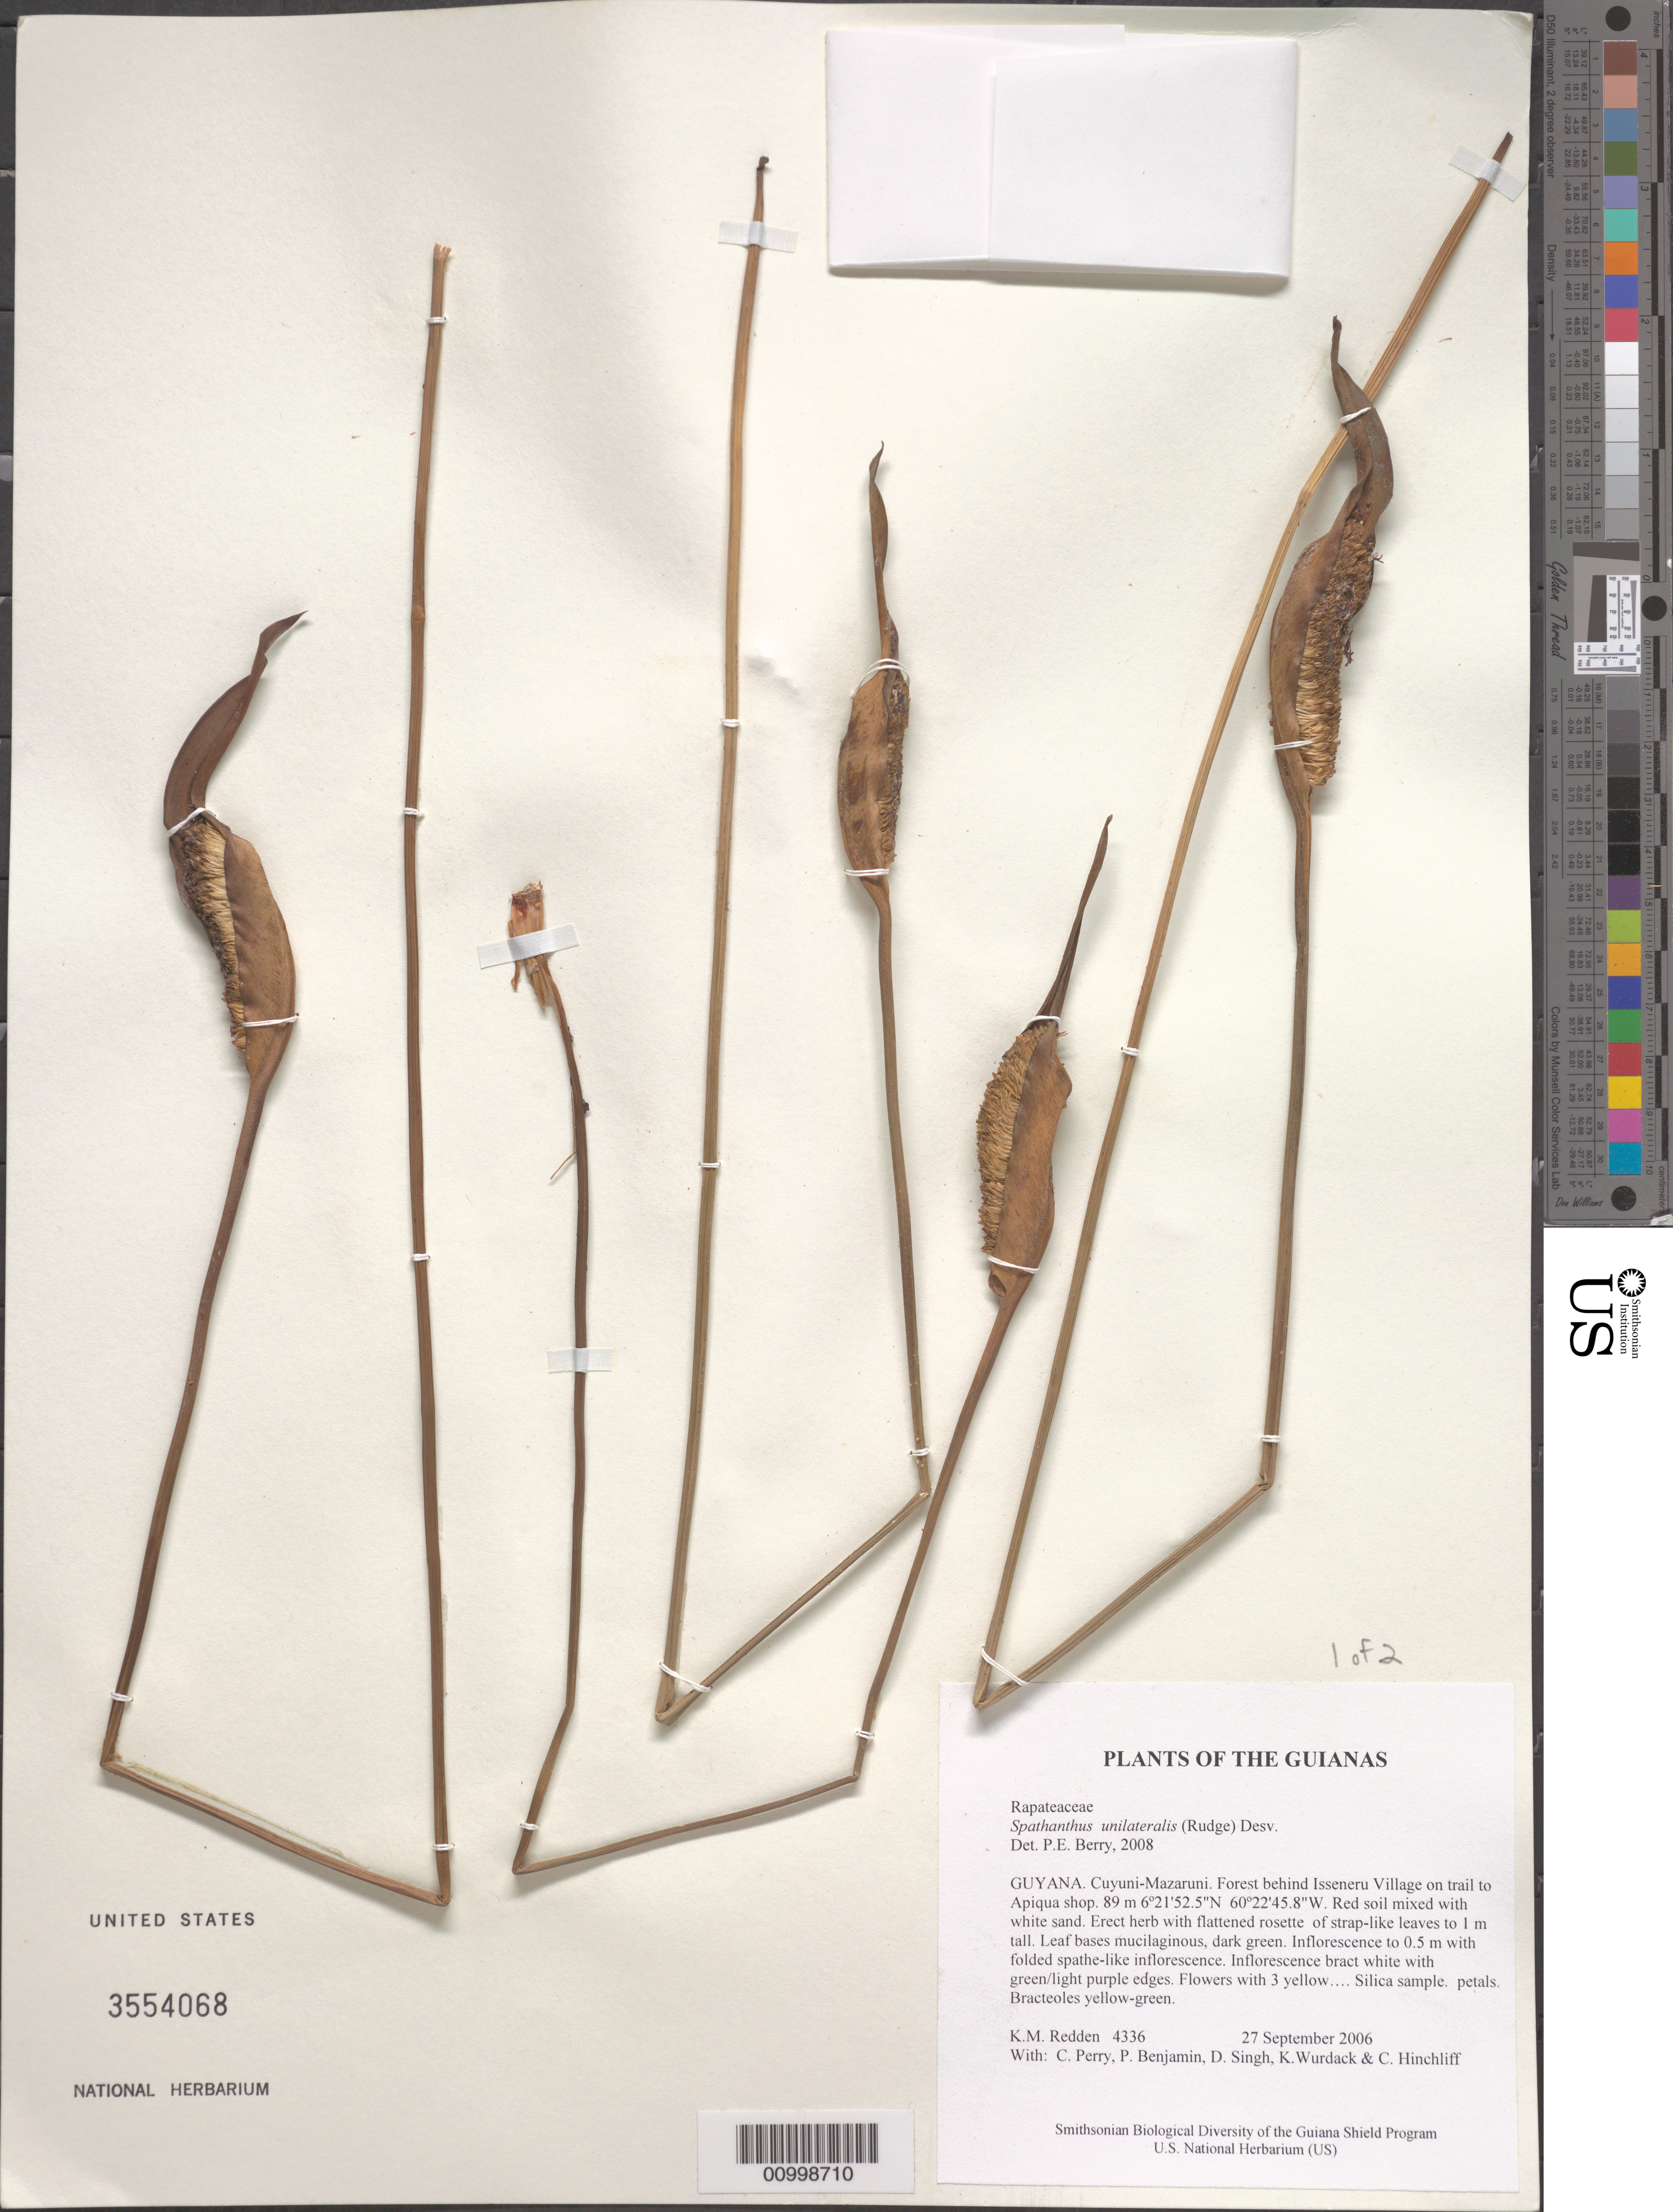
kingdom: Plantae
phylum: Tracheophyta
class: Liliopsida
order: Poales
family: Rapateaceae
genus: Spathanthus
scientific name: Spathanthus unilateralis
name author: (Rudge) Desv.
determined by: Berry, P. E., (WIS), University of Wisconsin - Madison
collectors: K. M. Redden, C. Perry, P. Benjamin, D. Singh, K. Wurdack & C. E. Hinchliff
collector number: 4336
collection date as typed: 27 September 2006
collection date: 2006-09-27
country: Guyana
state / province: Cuyuni-Mazaruni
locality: Forest behind Isseneru Village on trail to Apiqua shop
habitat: Red soil mixed with white sand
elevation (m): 89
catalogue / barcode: US 3554068